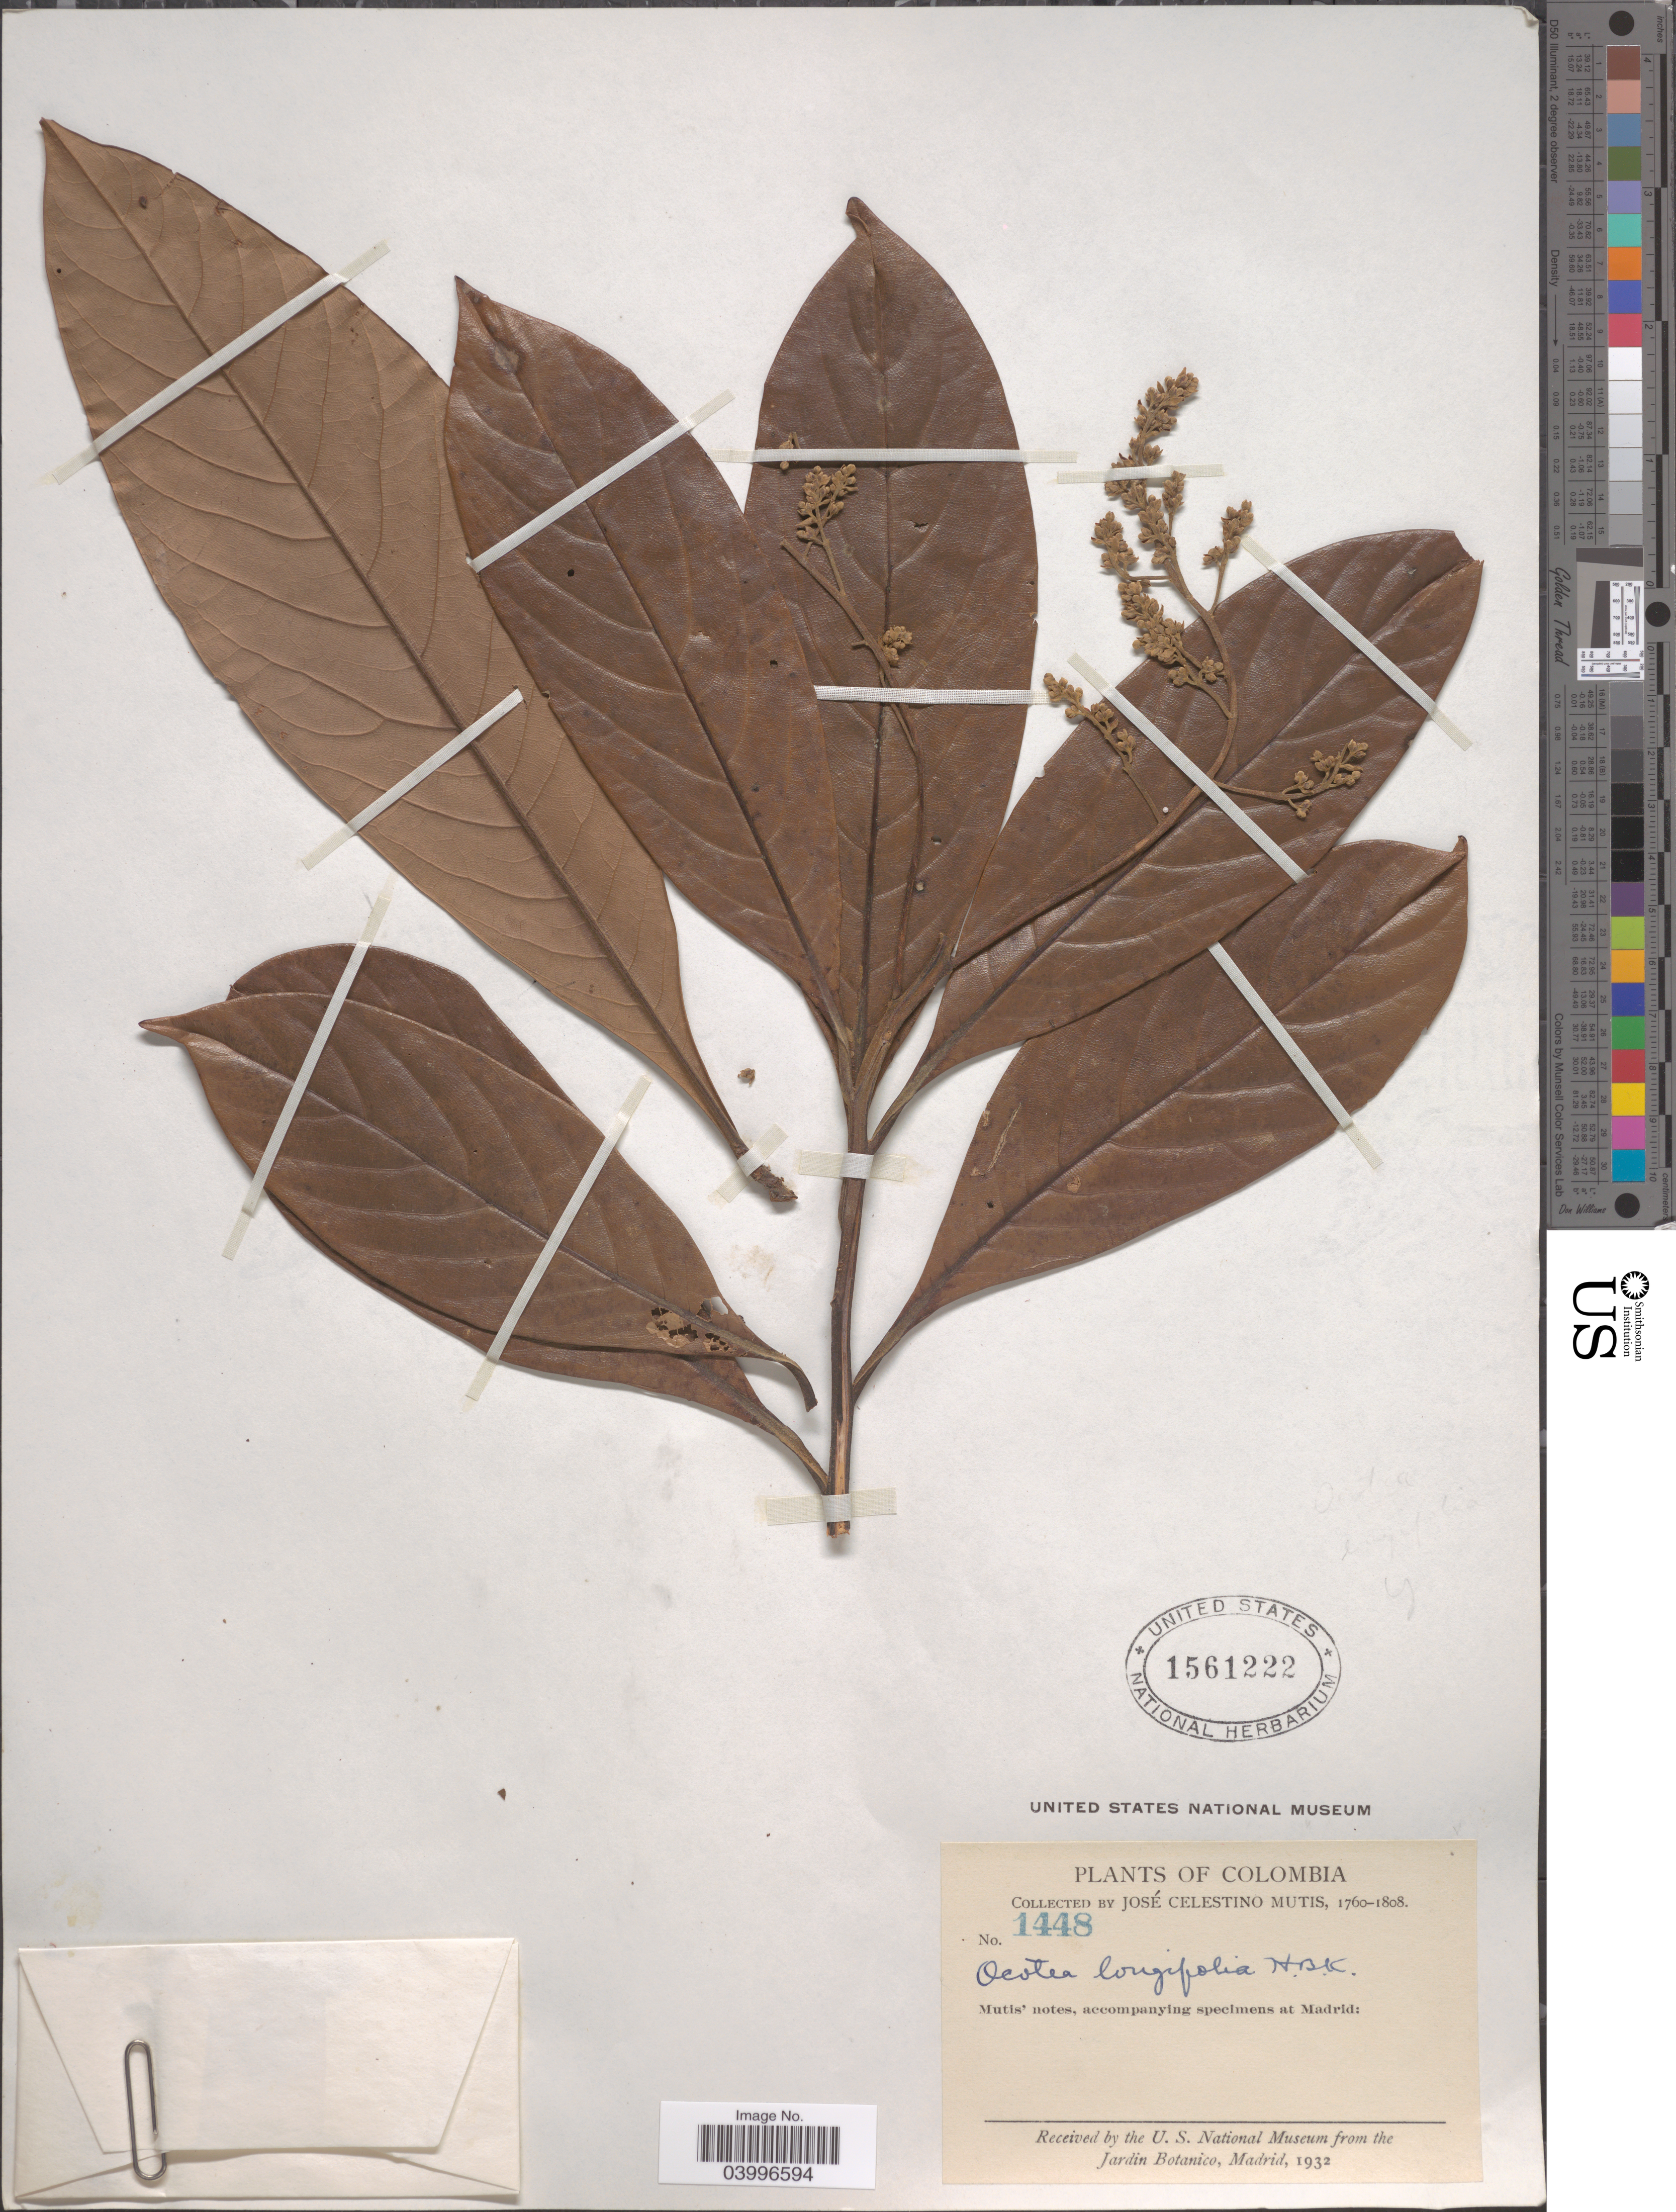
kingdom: Plantae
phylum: Tracheophyta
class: Magnoliopsida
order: Laurales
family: Lauraceae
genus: Ocotea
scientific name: Ocotea longifolia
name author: Kunth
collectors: J. C. B. Mutis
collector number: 1448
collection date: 1760/1808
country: Colombia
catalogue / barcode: US 1561222